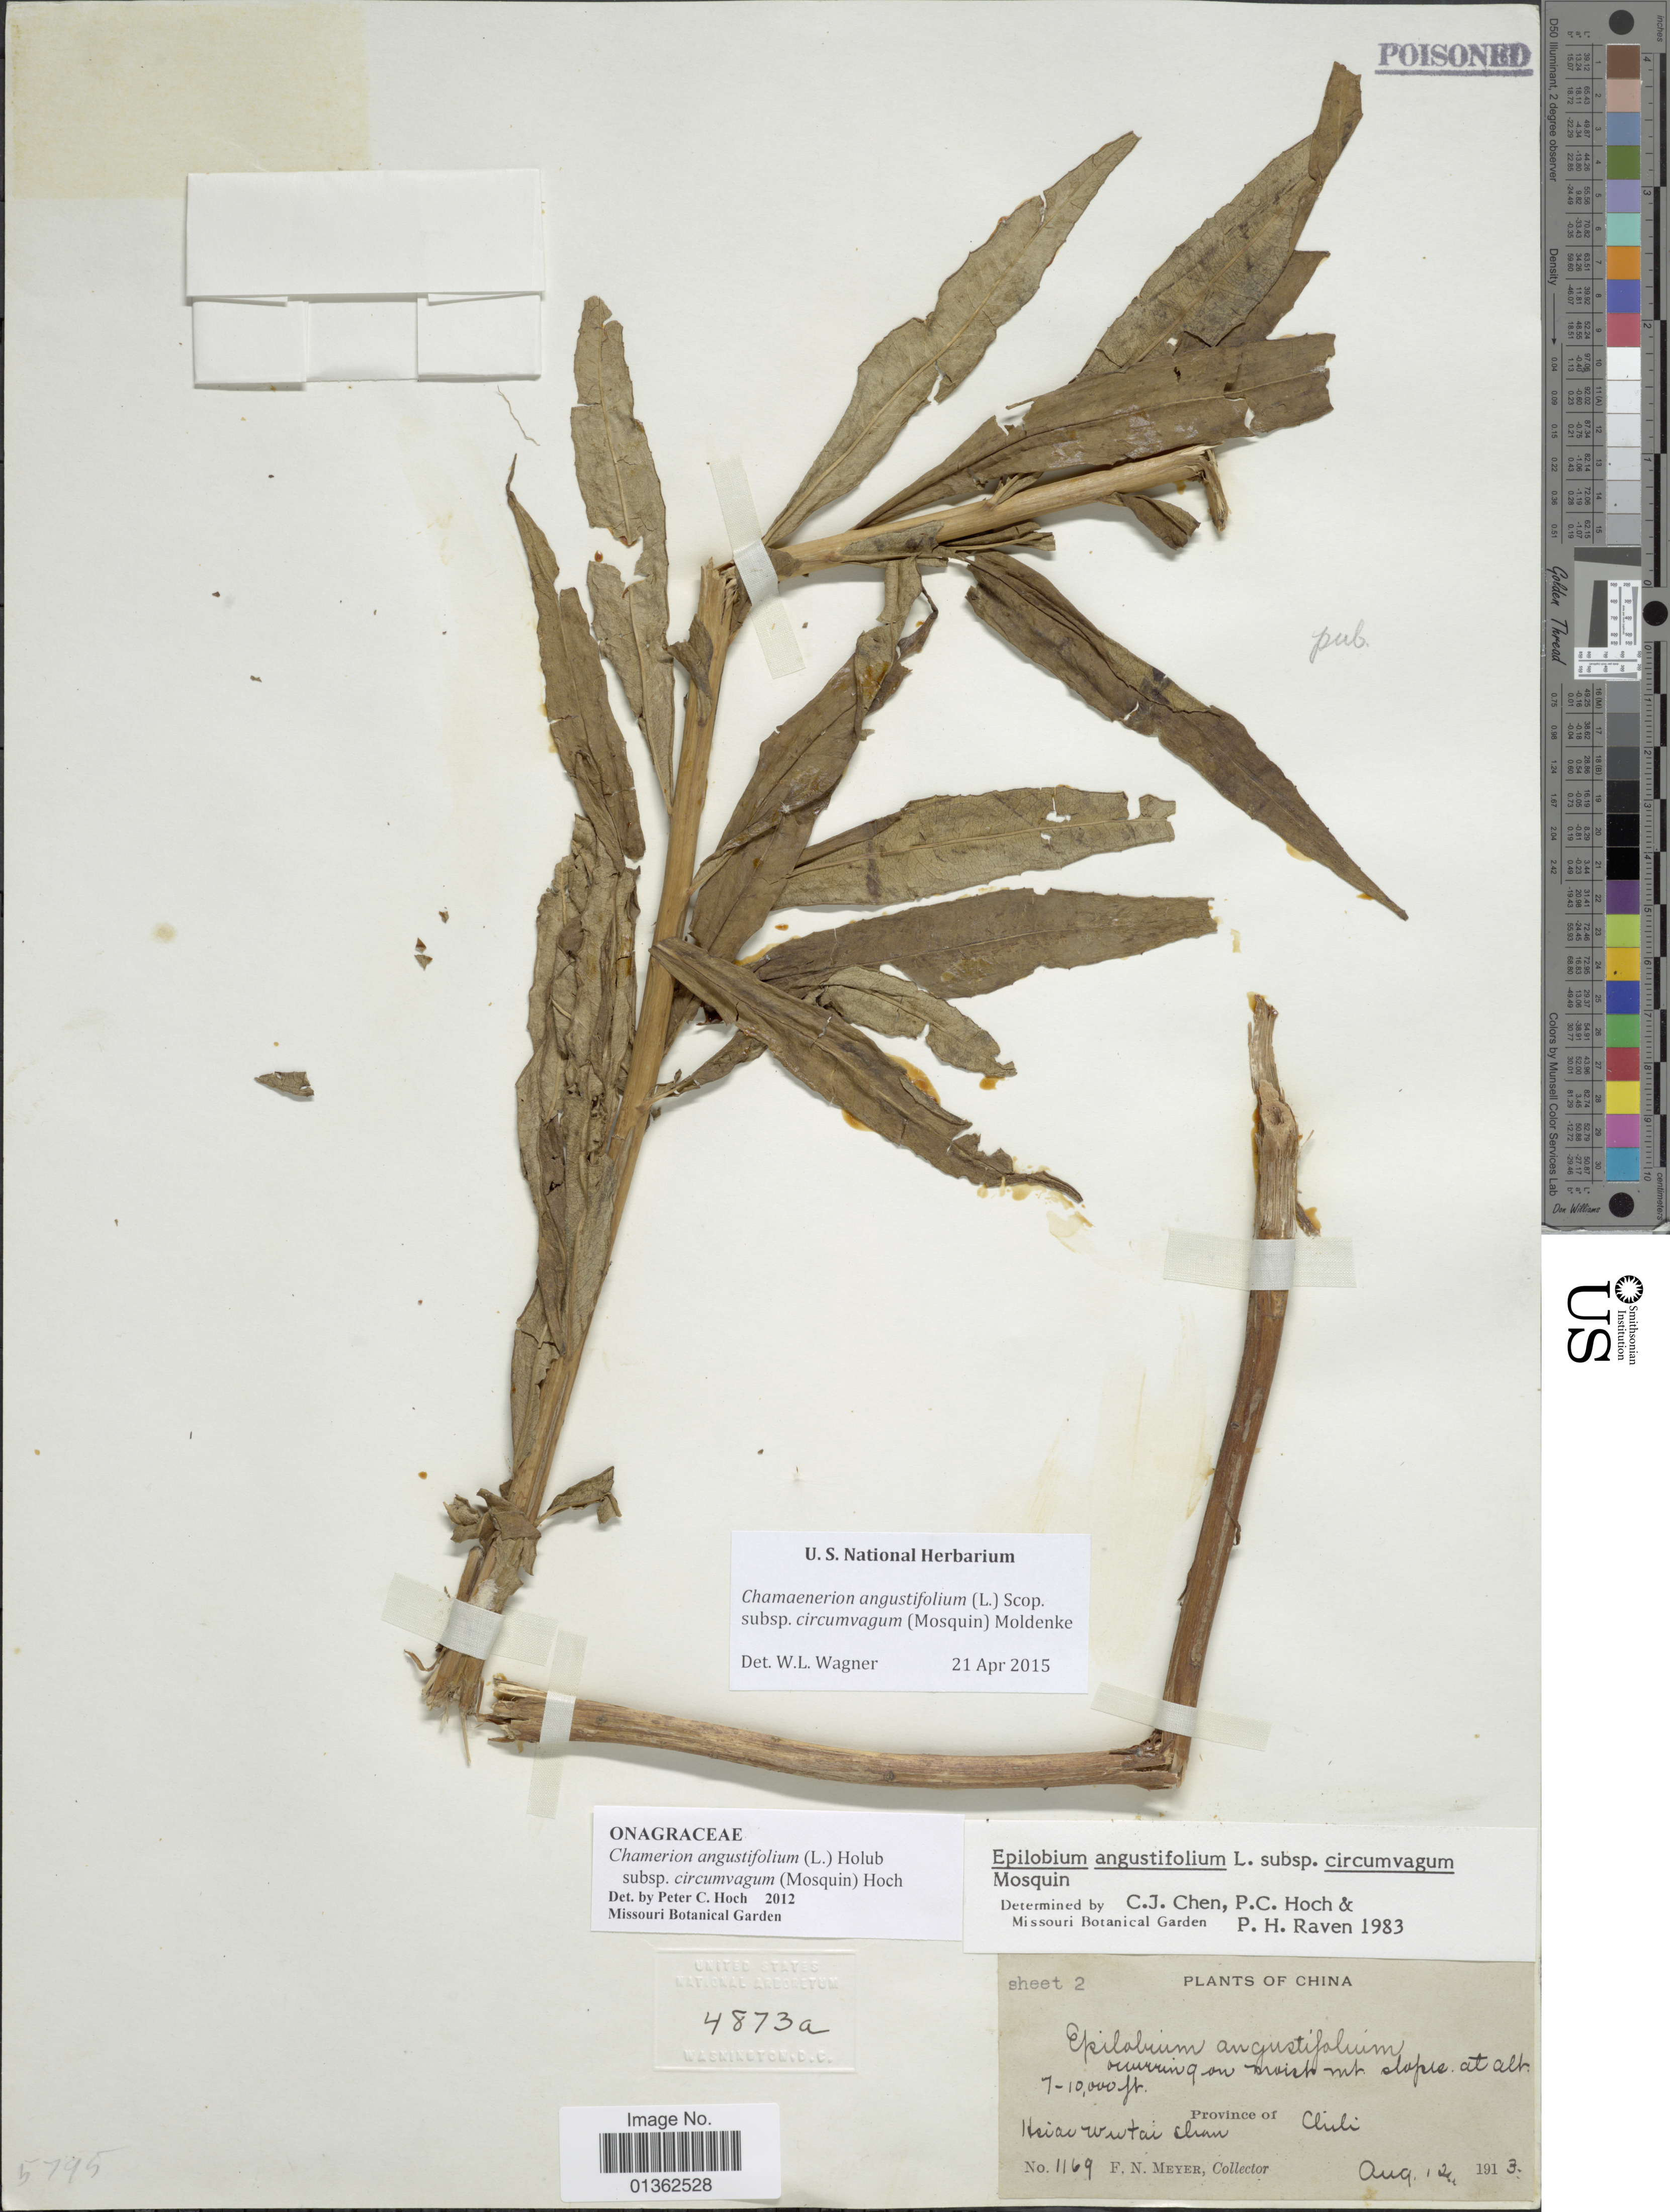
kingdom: Plantae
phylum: Tracheophyta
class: Magnoliopsida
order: Myrtales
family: Onagraceae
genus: Chamaenerion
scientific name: Chamaenerion angustifolium subsp. circumvagum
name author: (Mosquin) Moldenke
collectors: F. N. Meyer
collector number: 1169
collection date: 1913-08-12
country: China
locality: Province of Chili. Hsiai Wutai Shian. [interpreted]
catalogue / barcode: US 4873a